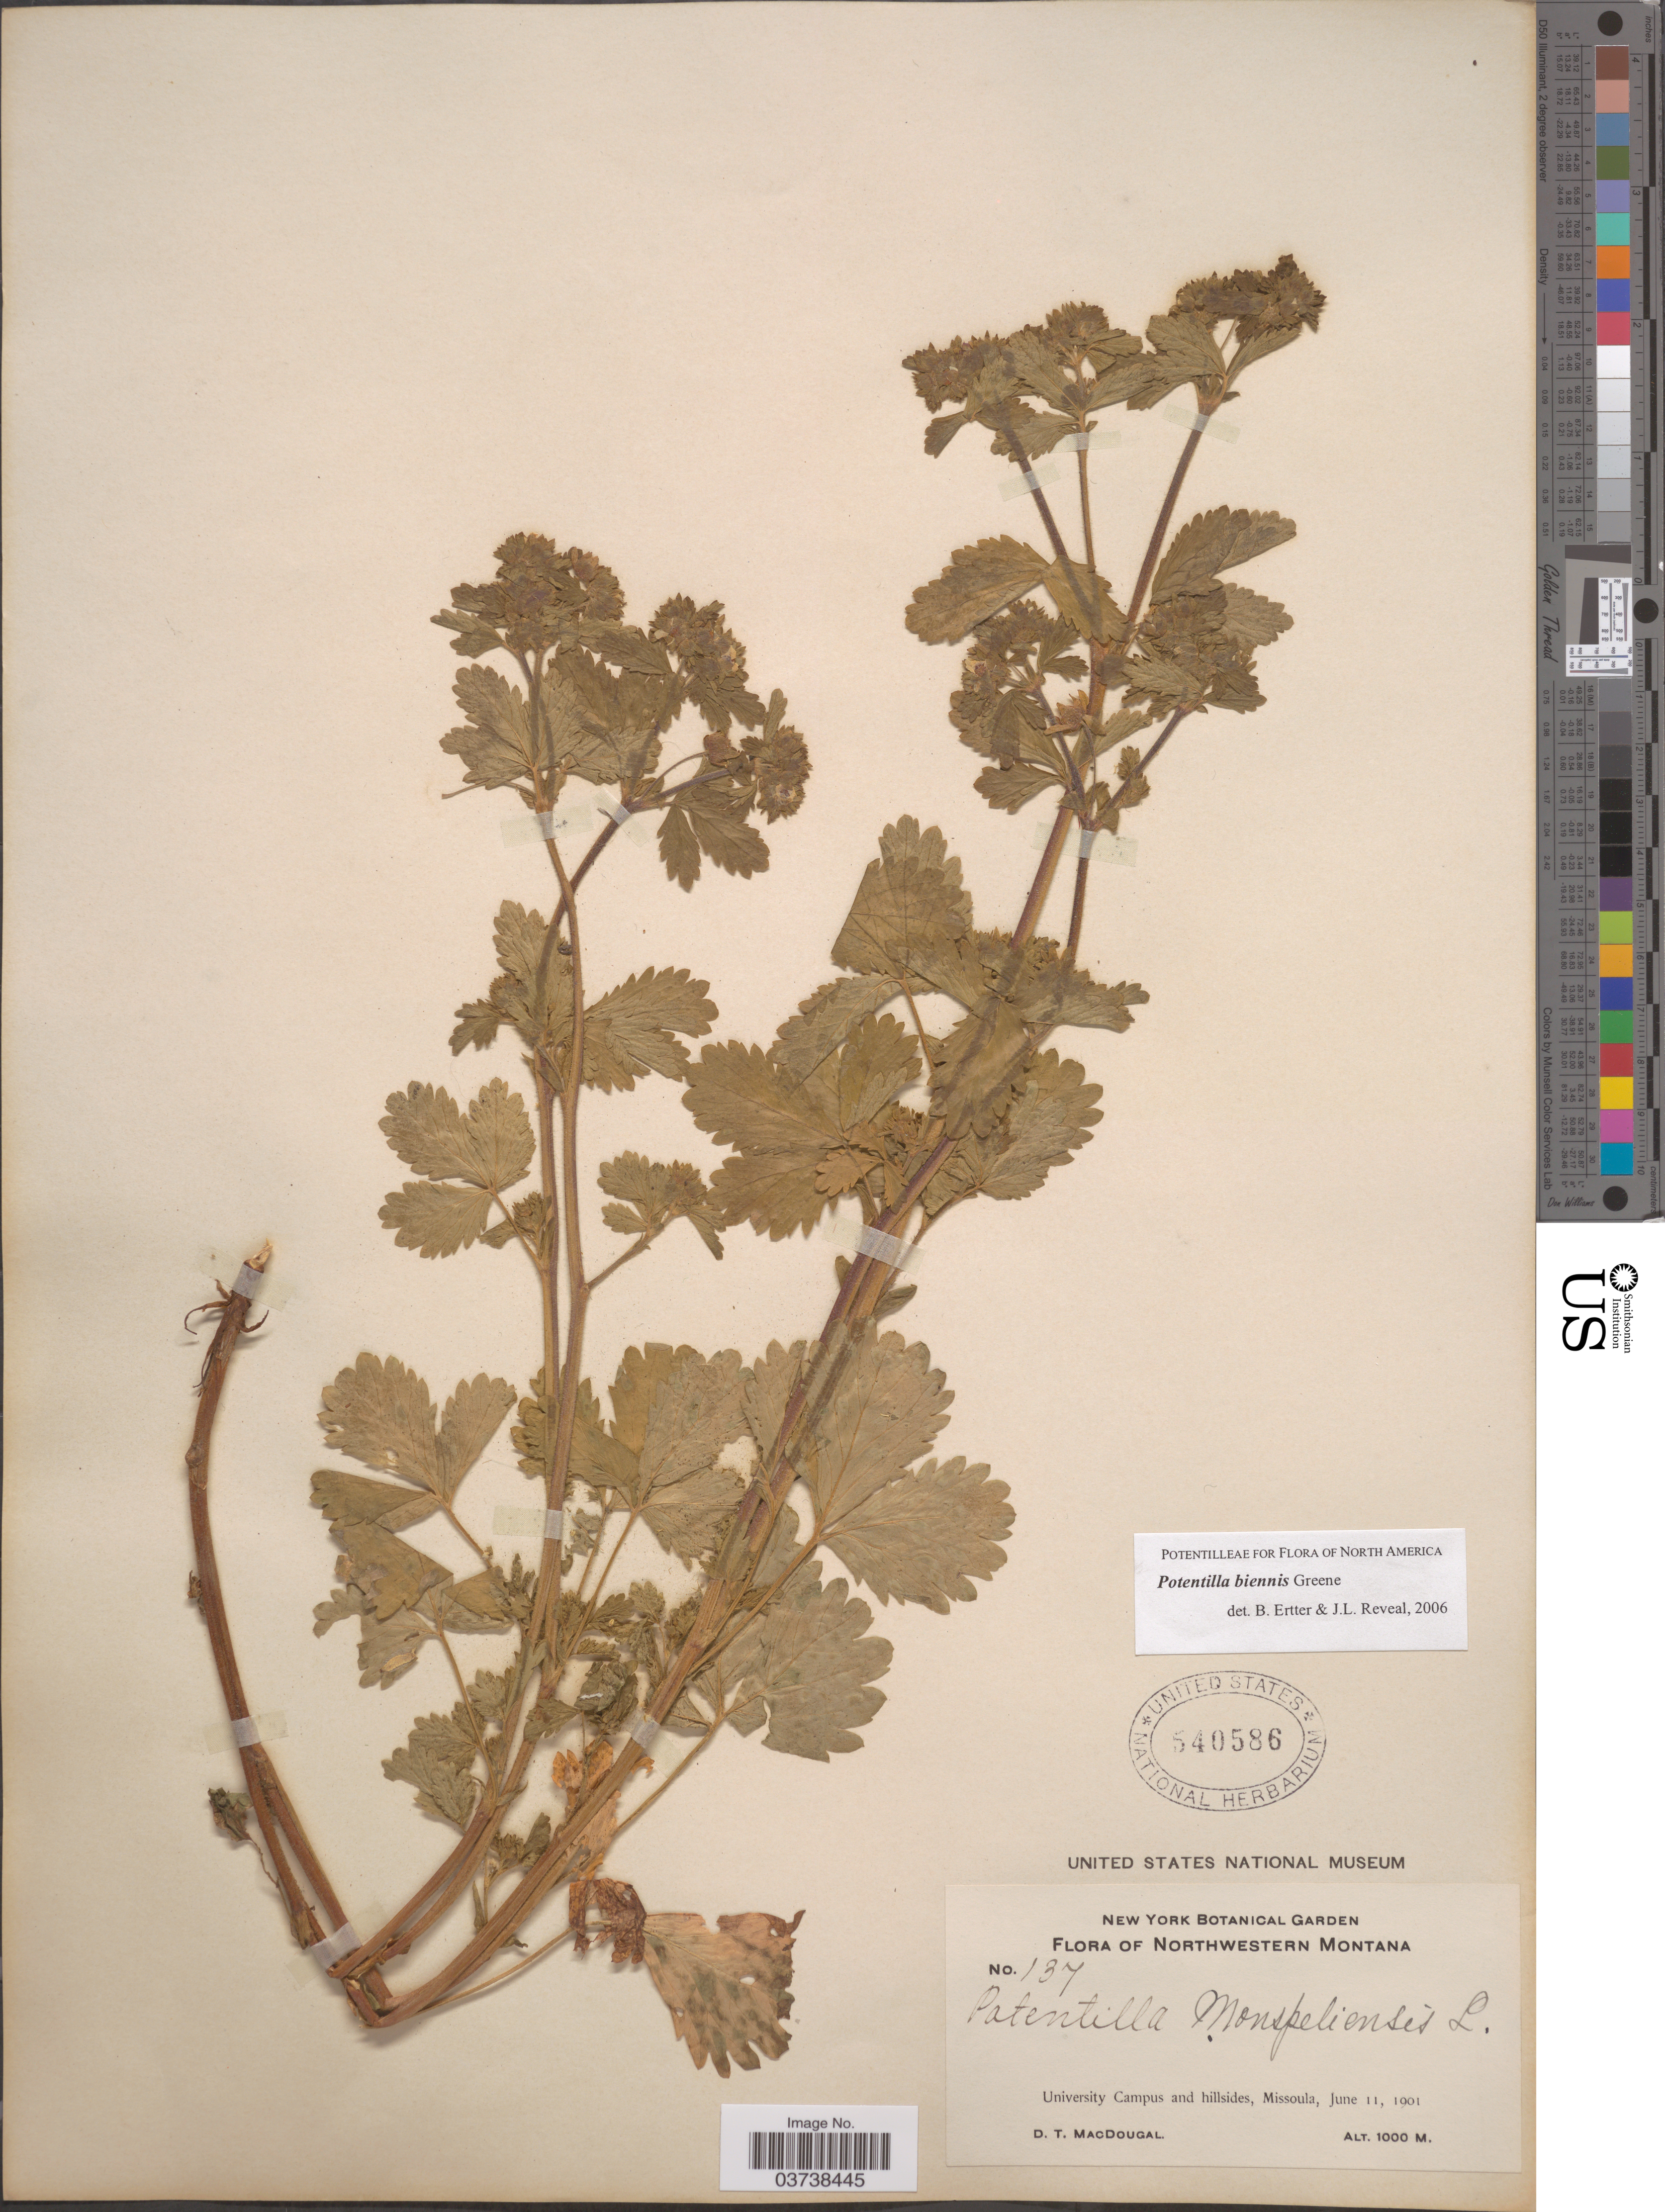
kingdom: Plantae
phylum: Tracheophyta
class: Magnoliopsida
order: Rosales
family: Rosaceae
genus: Potentilla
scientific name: Potentilla biennis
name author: Greene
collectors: D. T. MacDougal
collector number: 137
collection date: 1901-06-11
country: United States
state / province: Montana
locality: Northwestern Montana. University Campus and hillsides, Missoula.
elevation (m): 1000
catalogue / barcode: US 540586